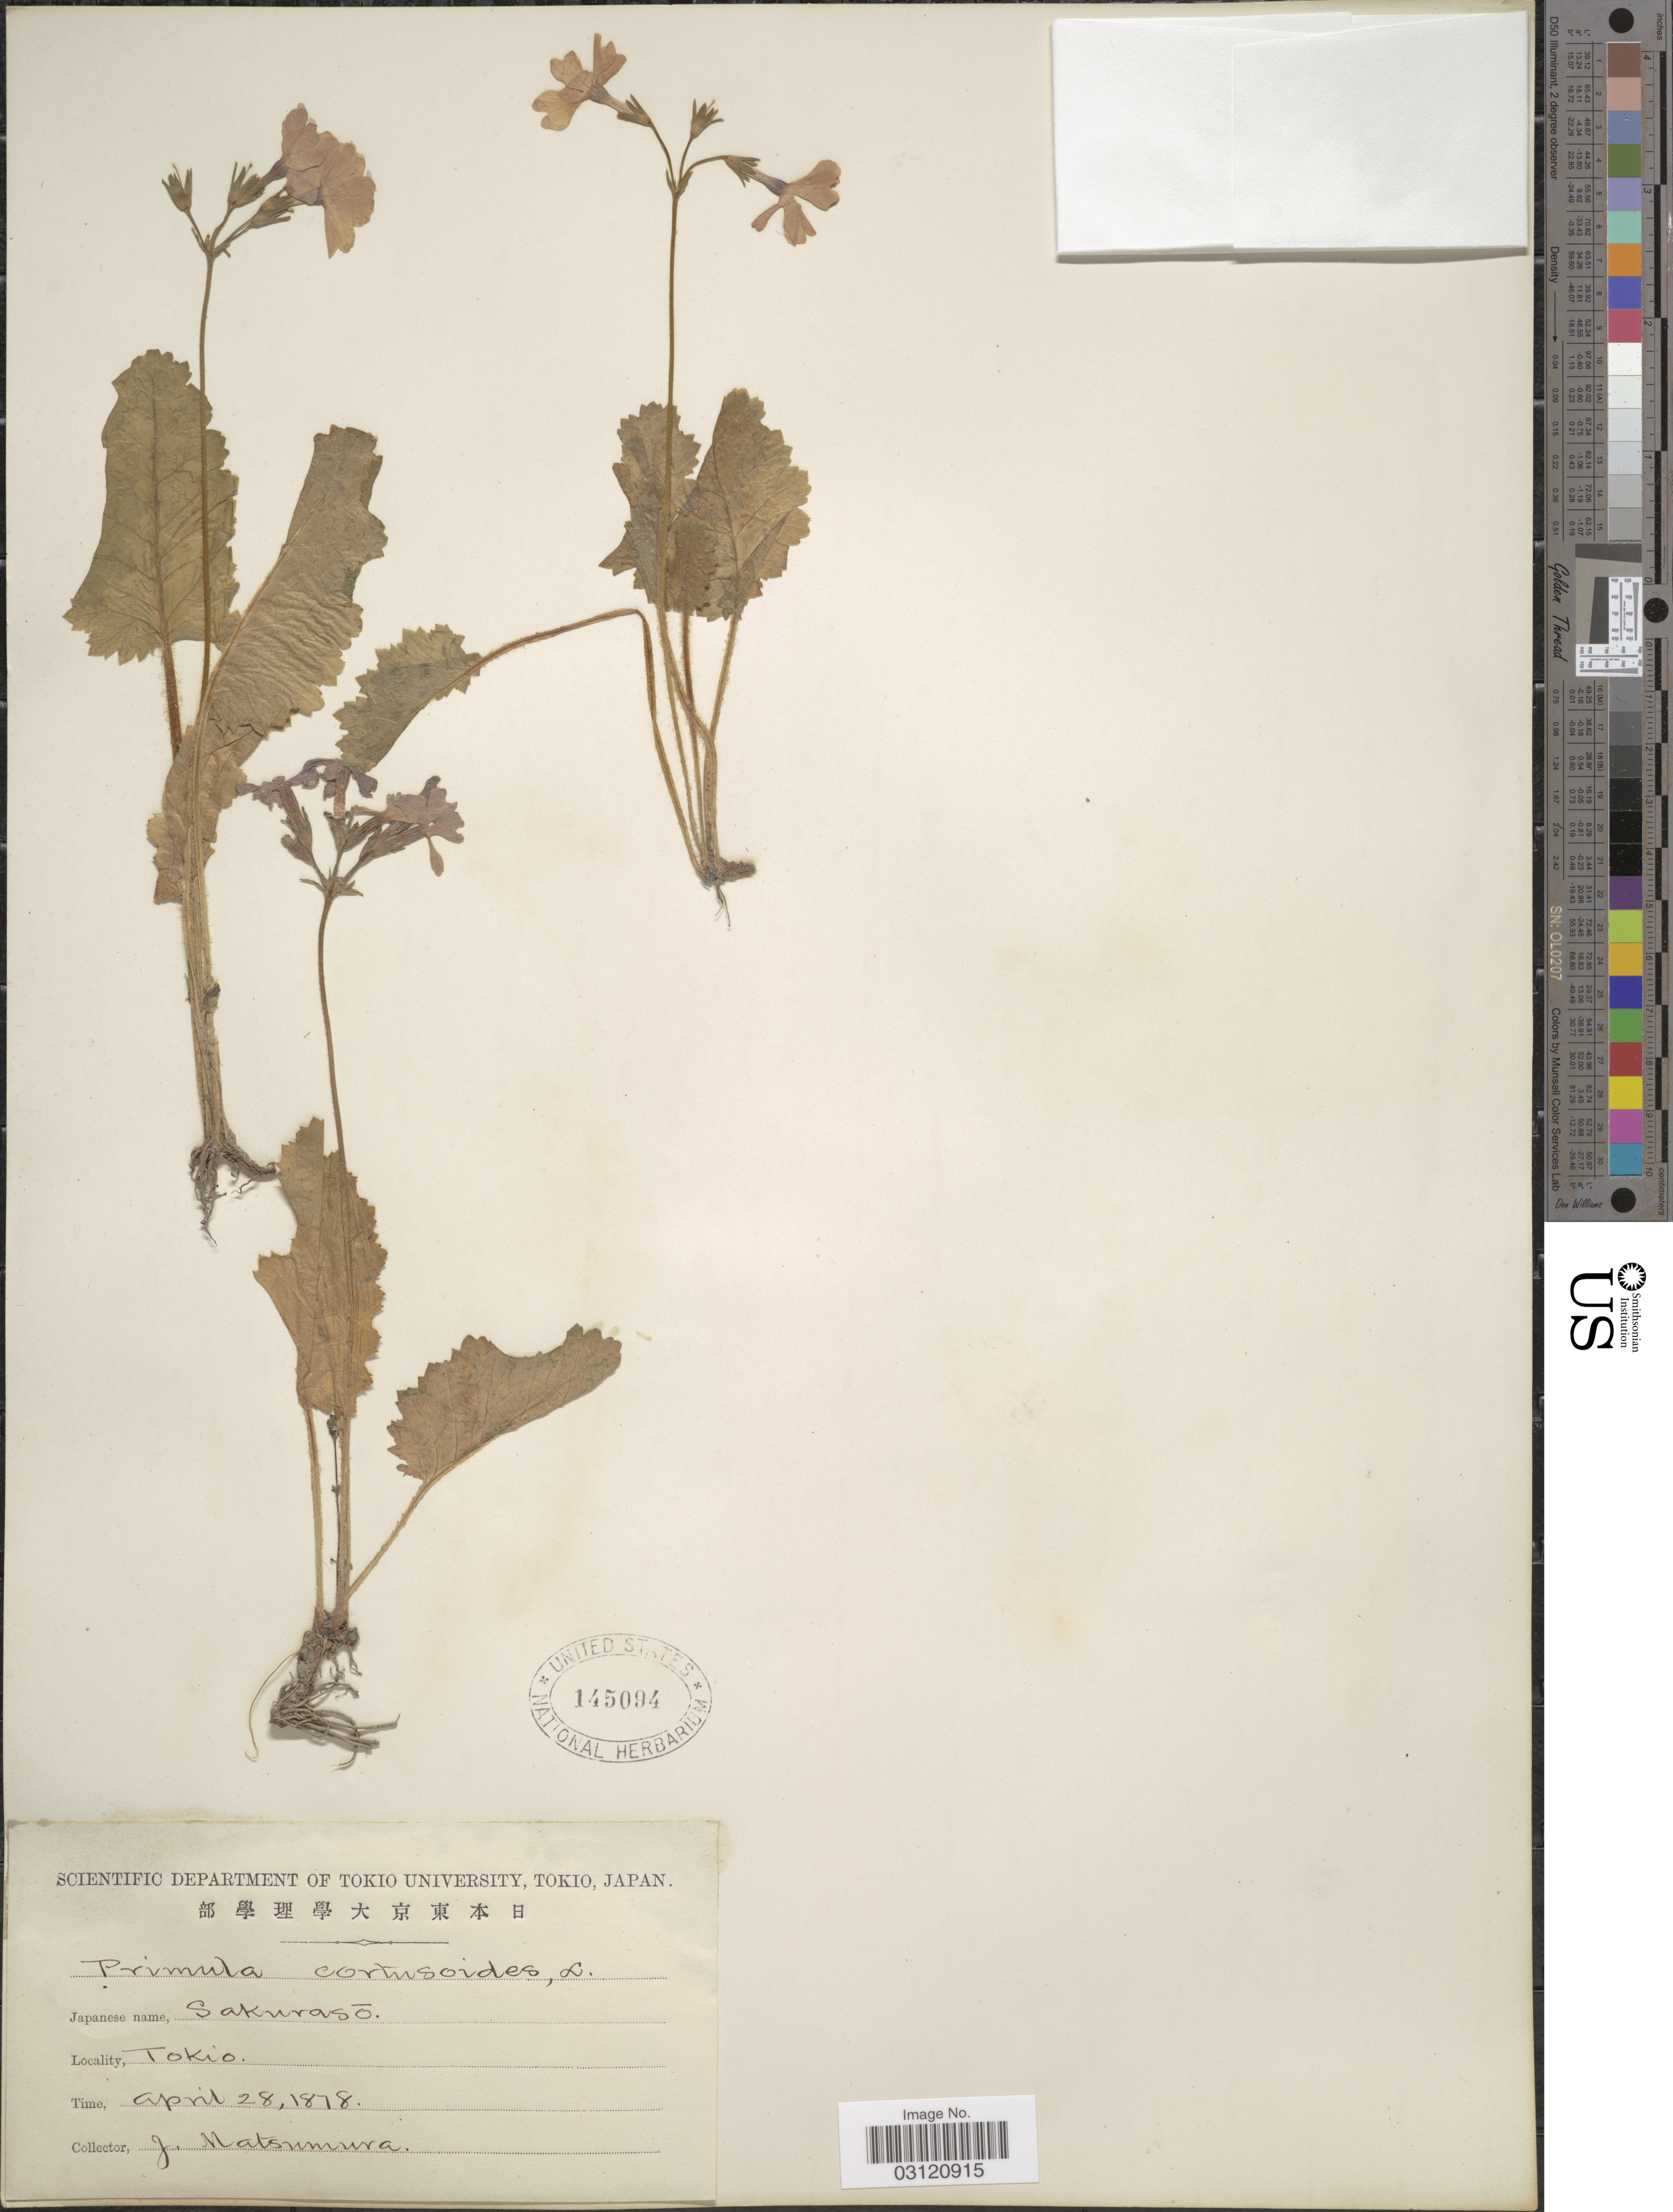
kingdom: Plantae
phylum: Tracheophyta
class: Magnoliopsida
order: Ericales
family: Primulaceae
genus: Primula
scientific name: Primula cortusoides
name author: L.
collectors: J. Matsumura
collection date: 1878-04-28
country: Japan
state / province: Tokyo, Federal City of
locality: Tokio.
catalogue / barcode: US 145094